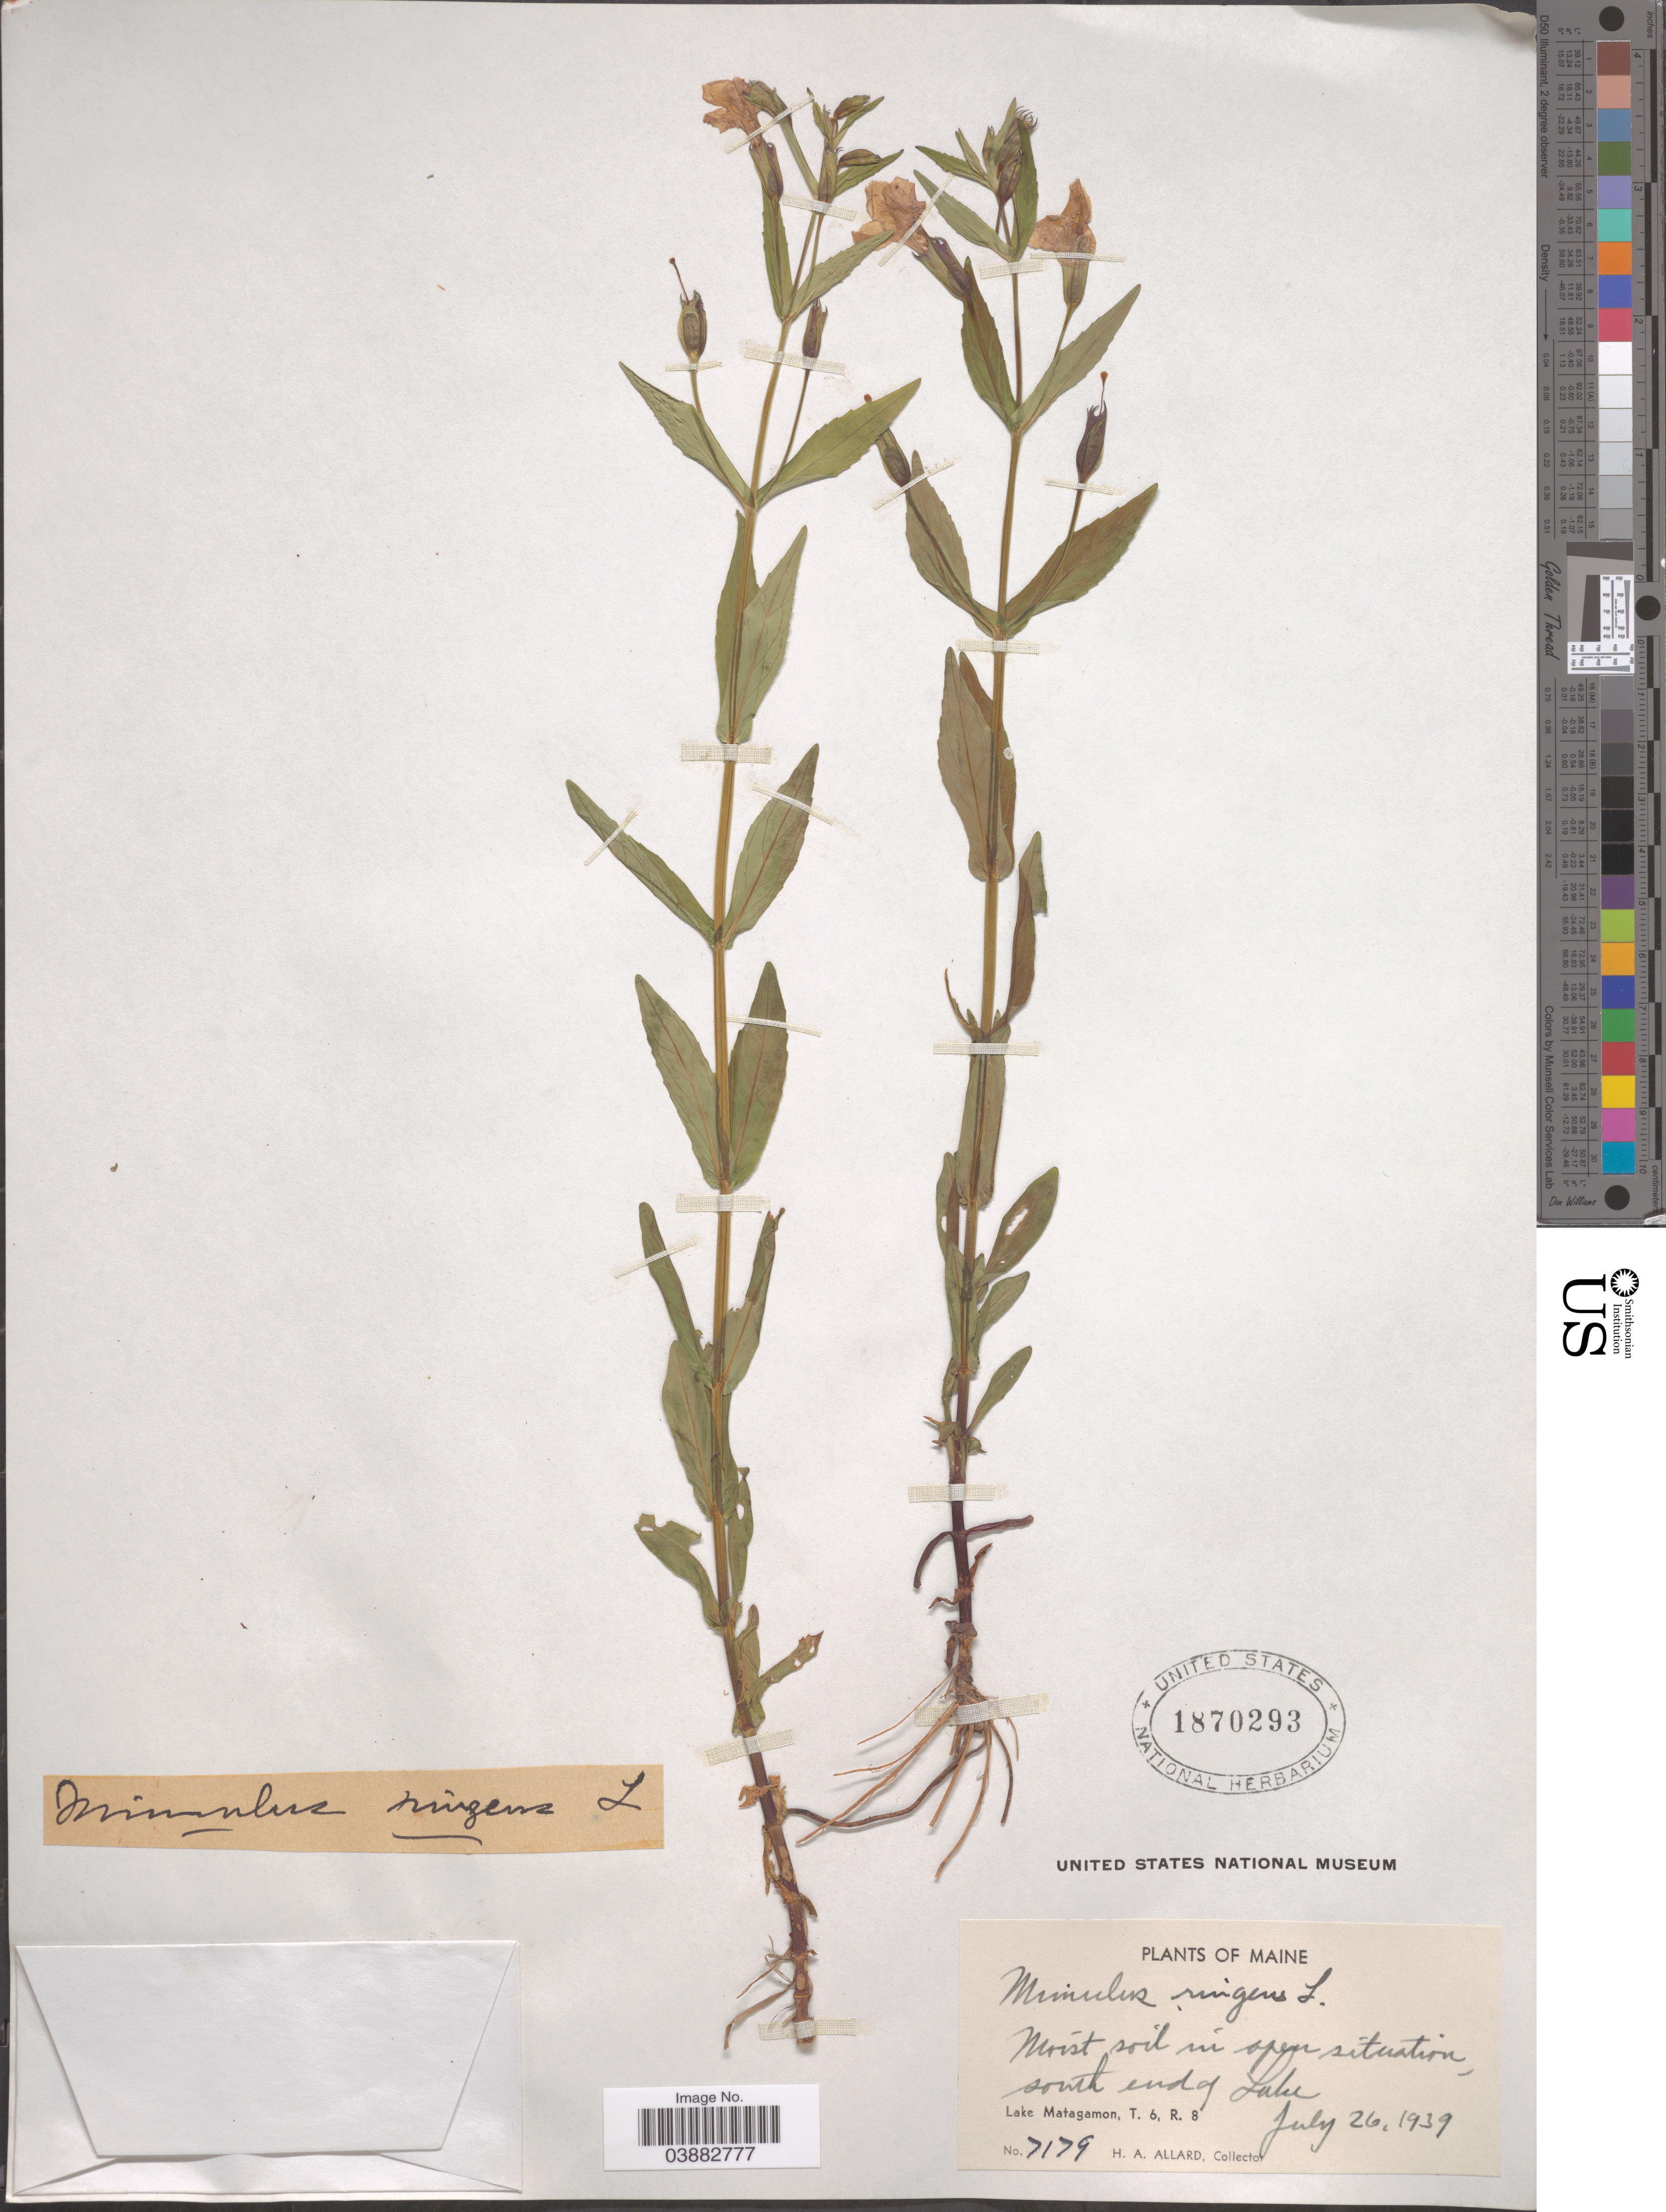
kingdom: Plantae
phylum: Tracheophyta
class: Magnoliopsida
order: Lamiales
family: Phrymaceae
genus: Mimulus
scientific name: Mimulus ringens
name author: L.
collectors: H. A. Allard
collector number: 7179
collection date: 1939-07-26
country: United States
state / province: Maine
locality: Moist soil nr open situation, south end of Lake. Lake Matagamon, T. 6, R. 8.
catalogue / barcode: US 1870293